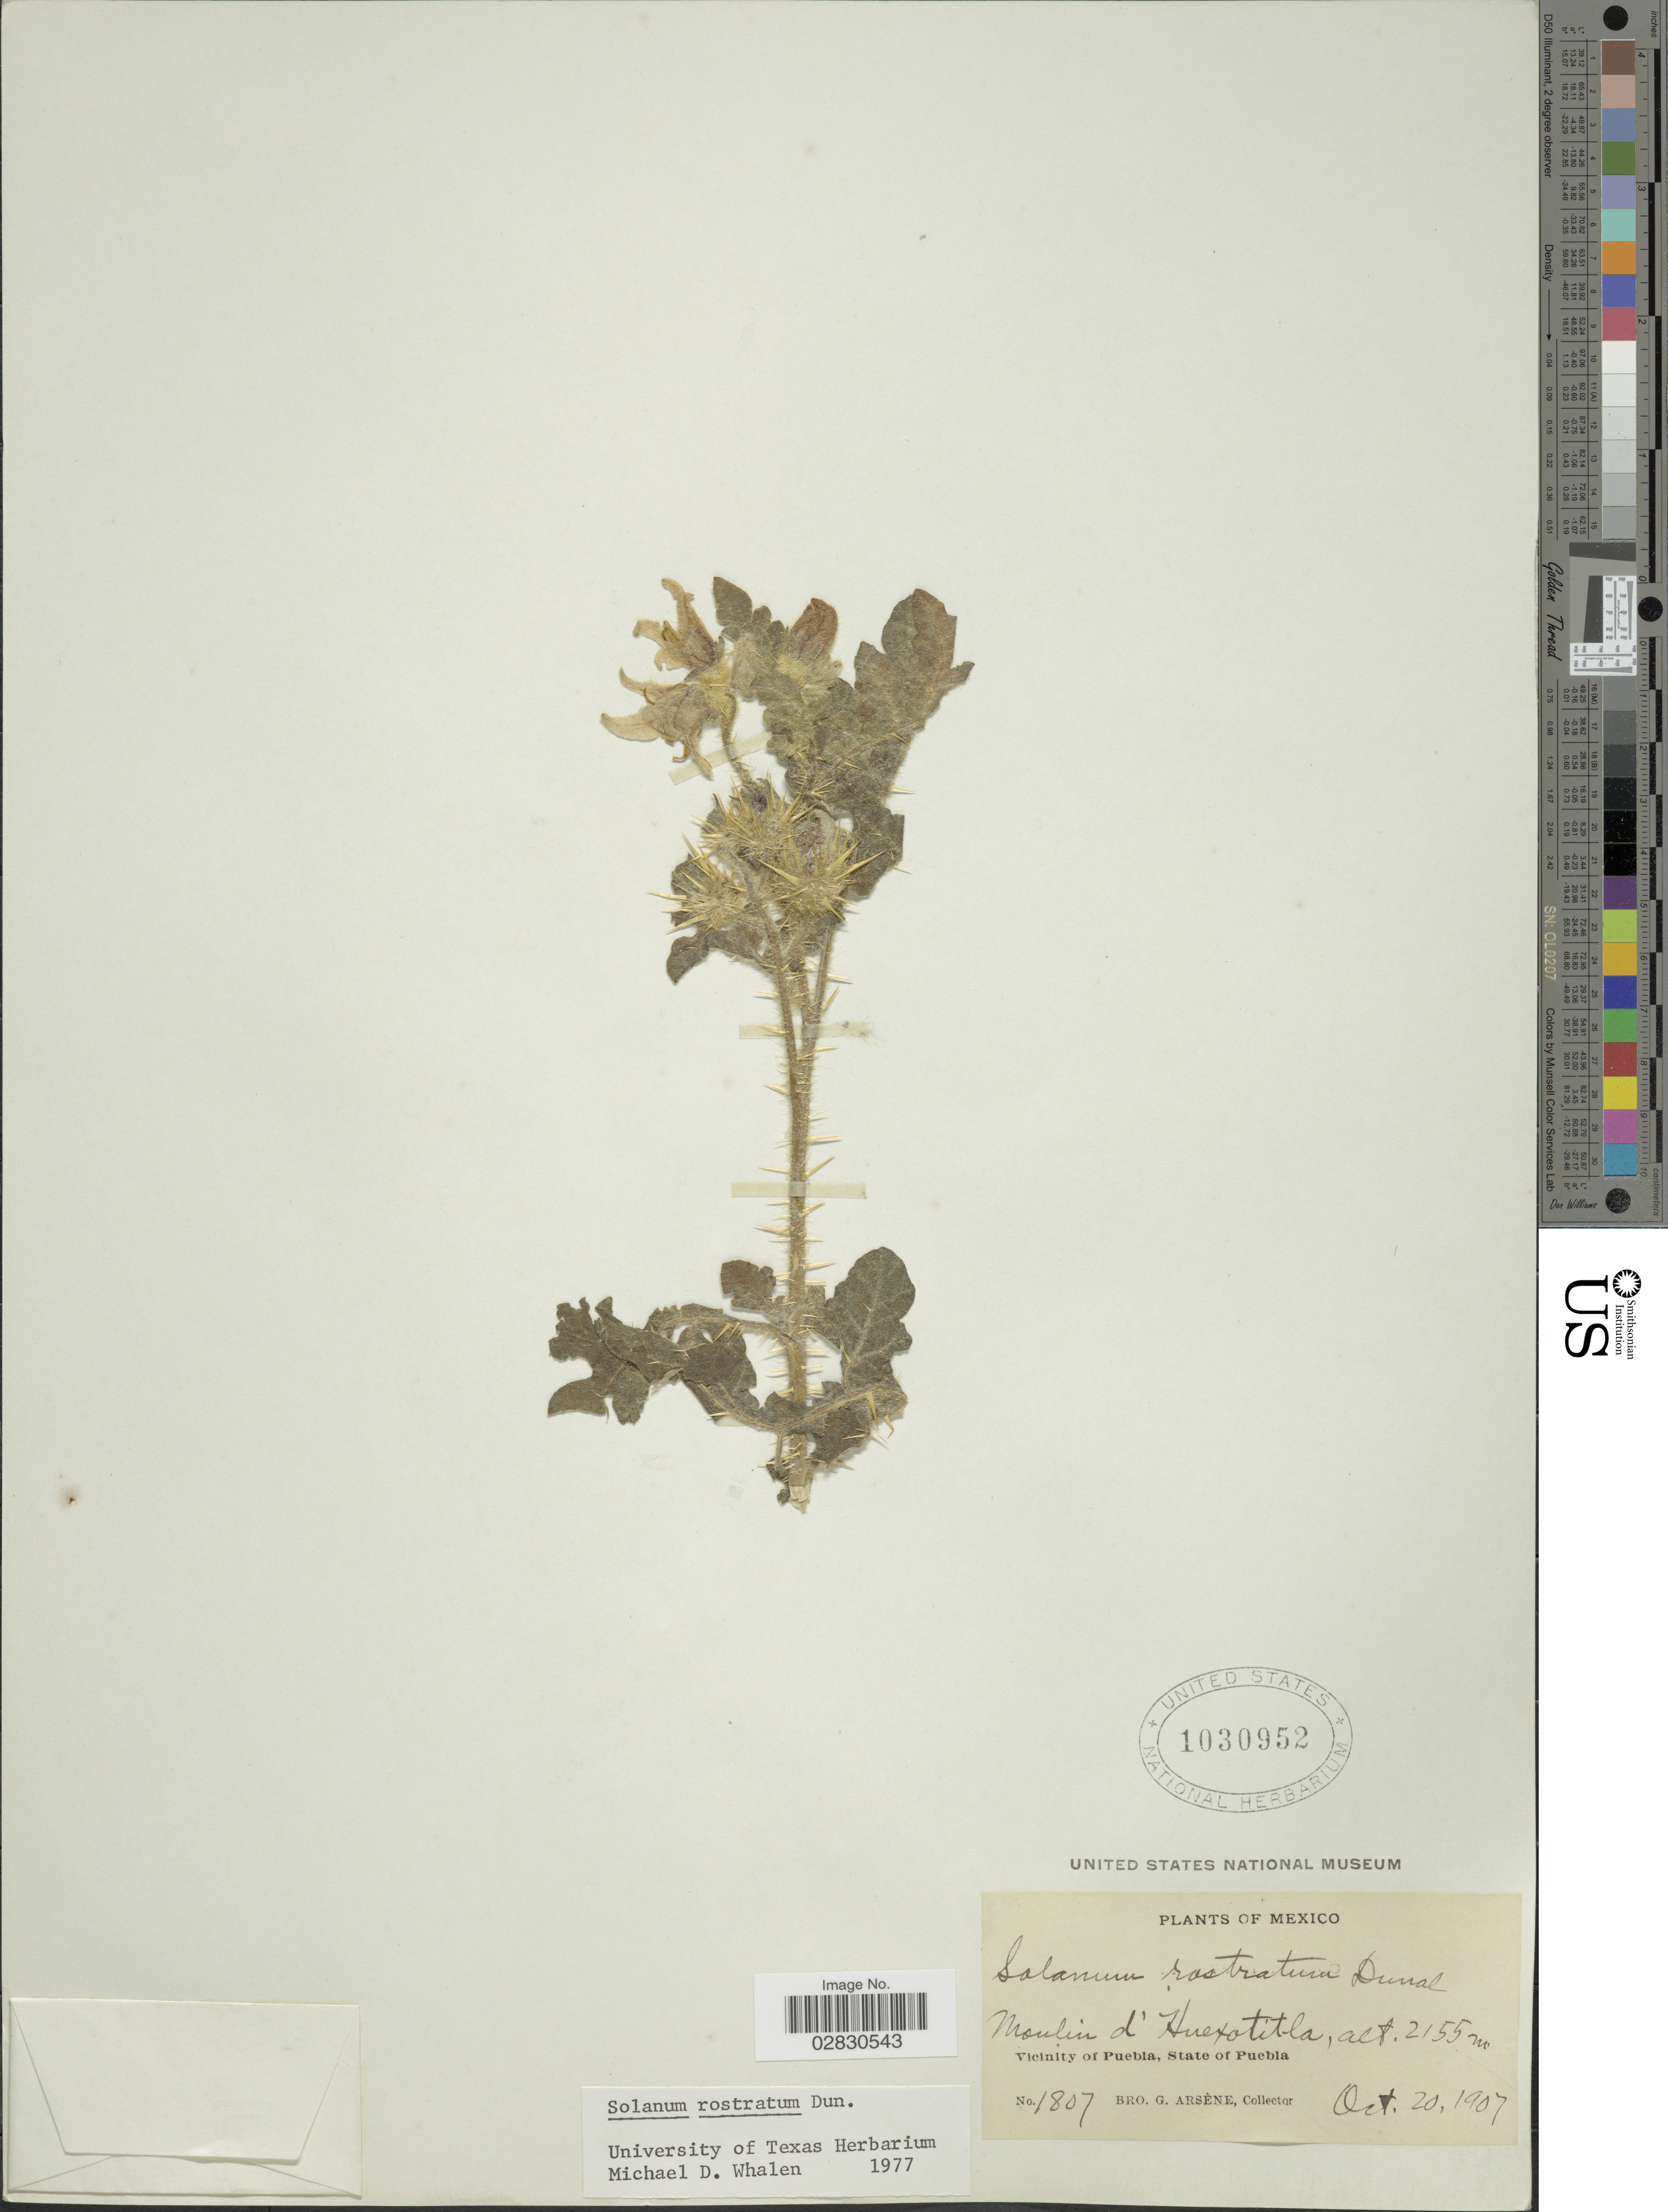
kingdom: Plantae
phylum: Tracheophyta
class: Magnoliopsida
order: Solanales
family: Solanaceae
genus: Solanum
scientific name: Solanum rostratum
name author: Dunal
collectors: F. Hyacinth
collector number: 1807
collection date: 1907-10-20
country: Mexico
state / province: Puebla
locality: Moulin d'Huexotitla. Vicinity of Puebla.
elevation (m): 2155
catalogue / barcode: US 1030952